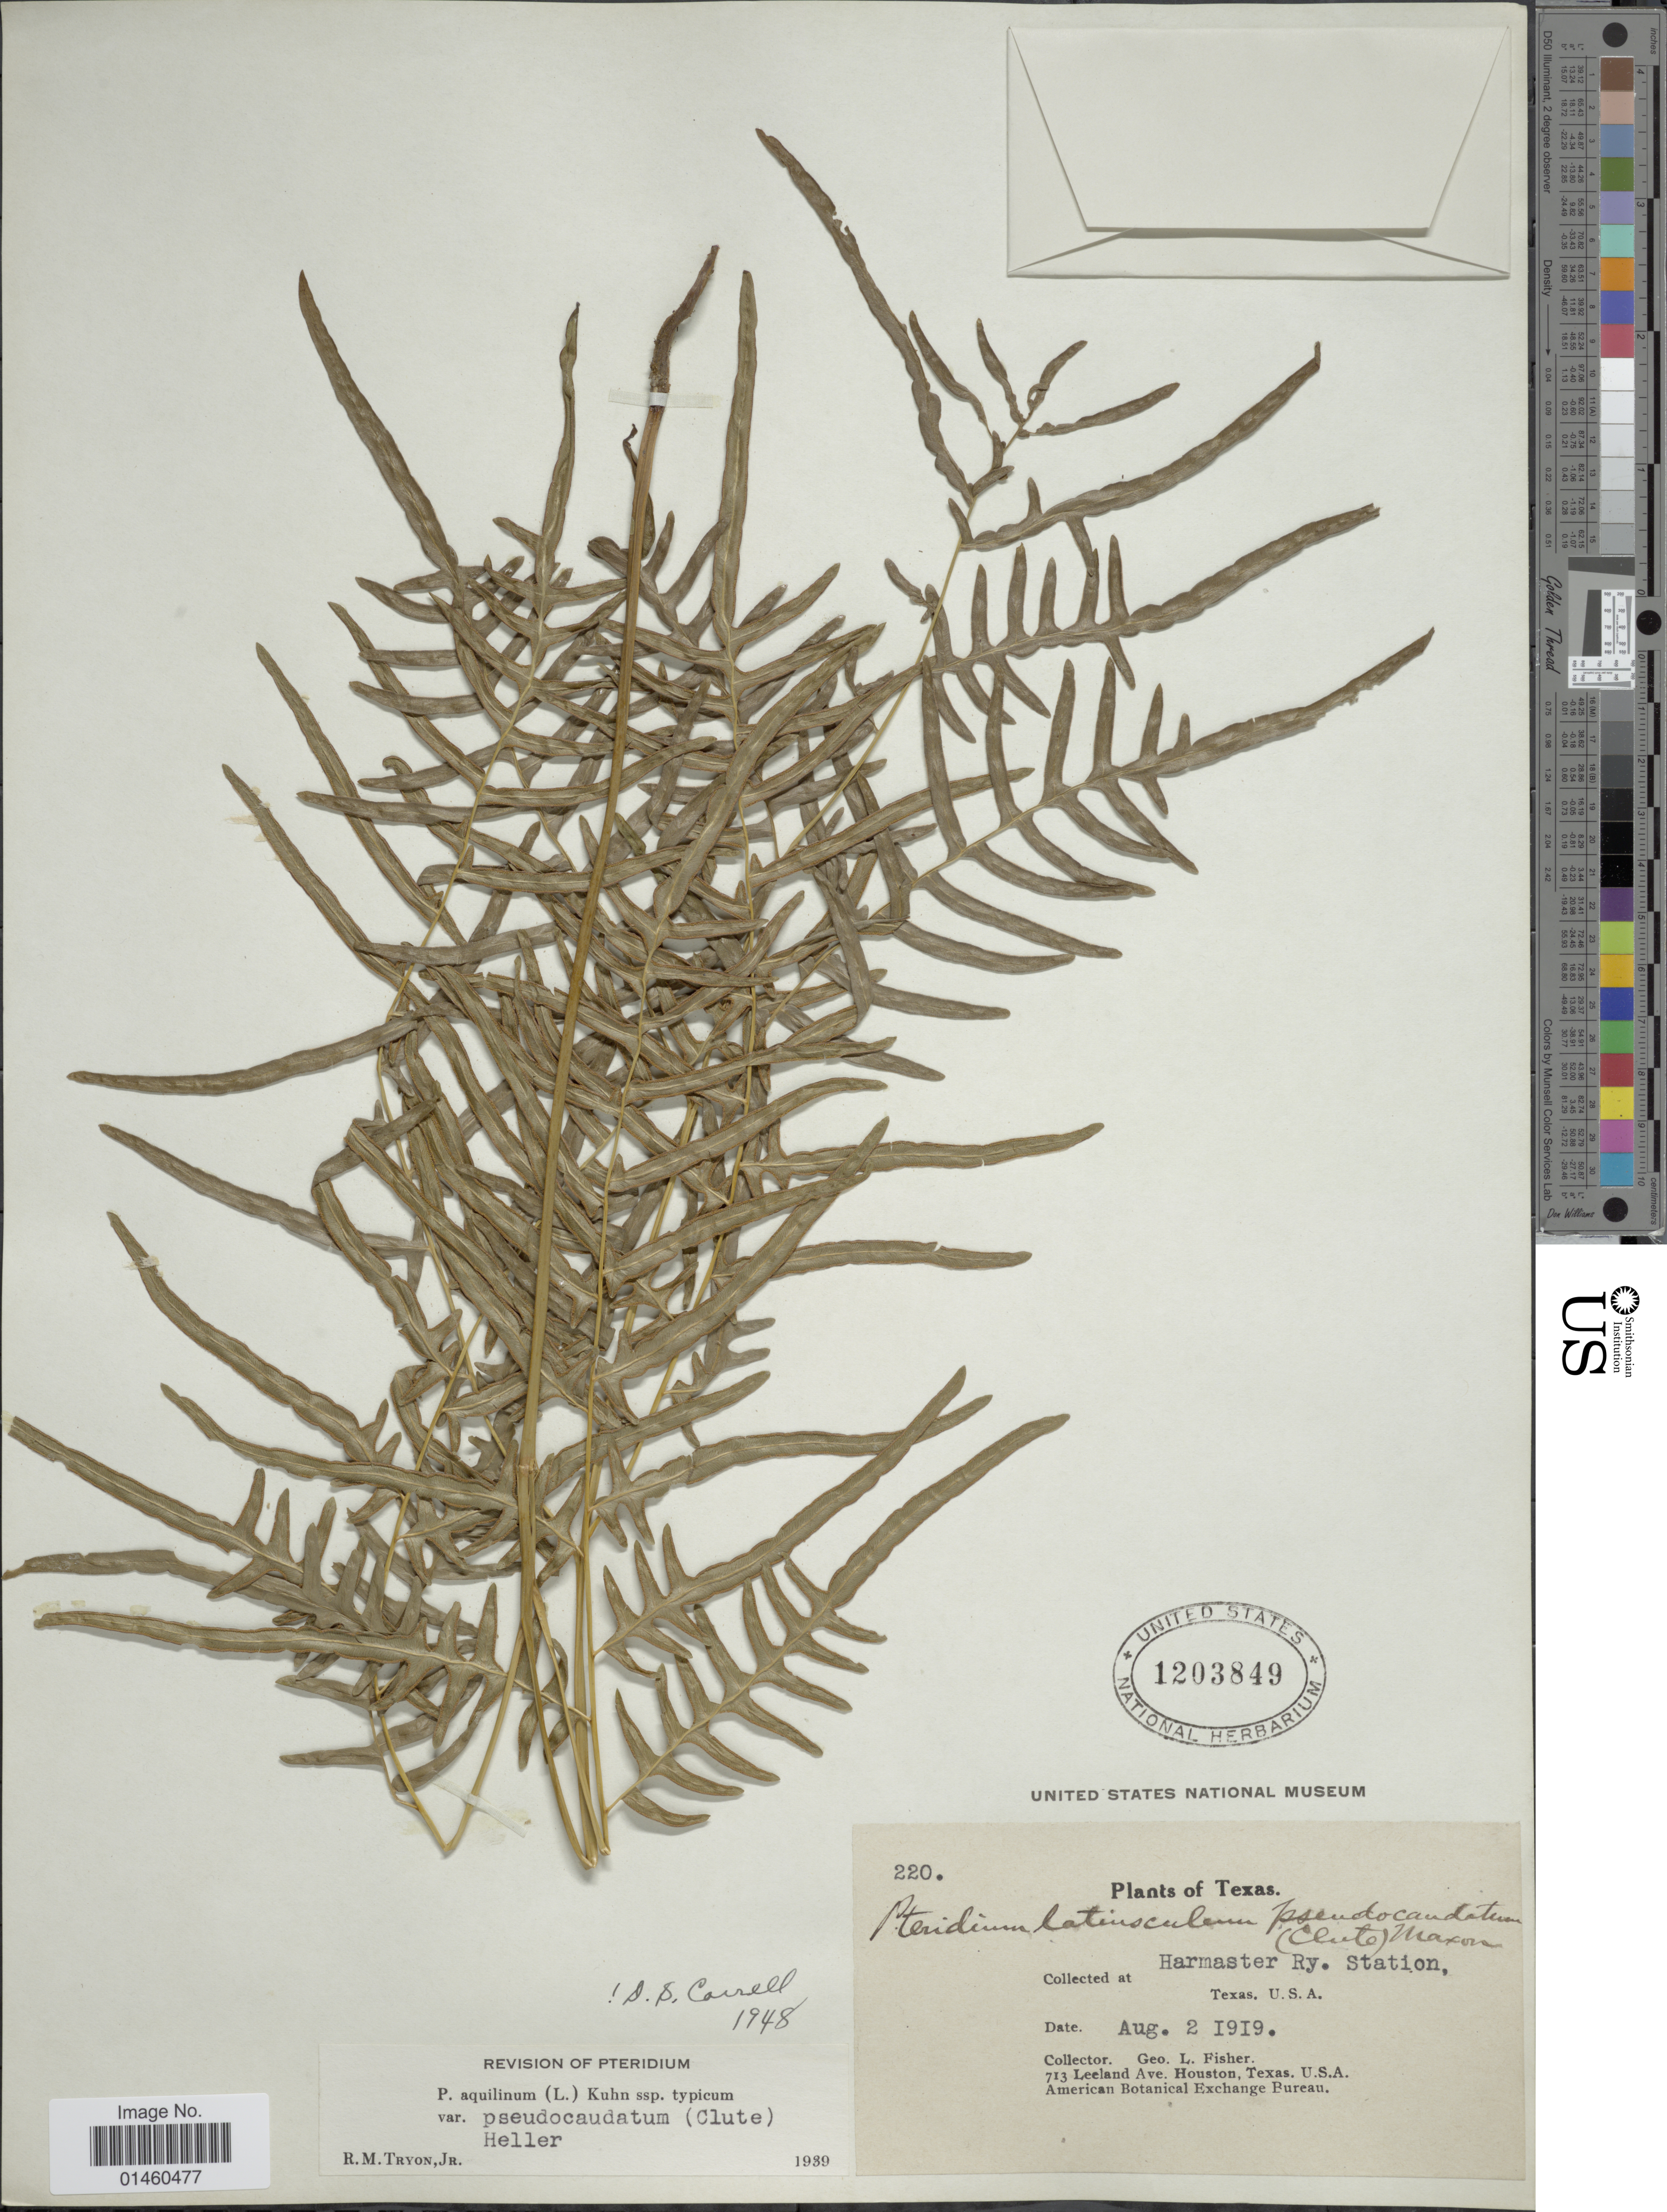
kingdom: Plantae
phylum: Tracheophyta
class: Polypodiopsida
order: Polypodiales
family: Dennstaedtiaceae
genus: Pteridium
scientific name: Pteridium aquilinum var. pseudocaudatum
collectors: G. L. Fisher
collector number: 220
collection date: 1919-08-02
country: United States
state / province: Texas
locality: Harmaster Ry. Station.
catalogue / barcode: US 1203849